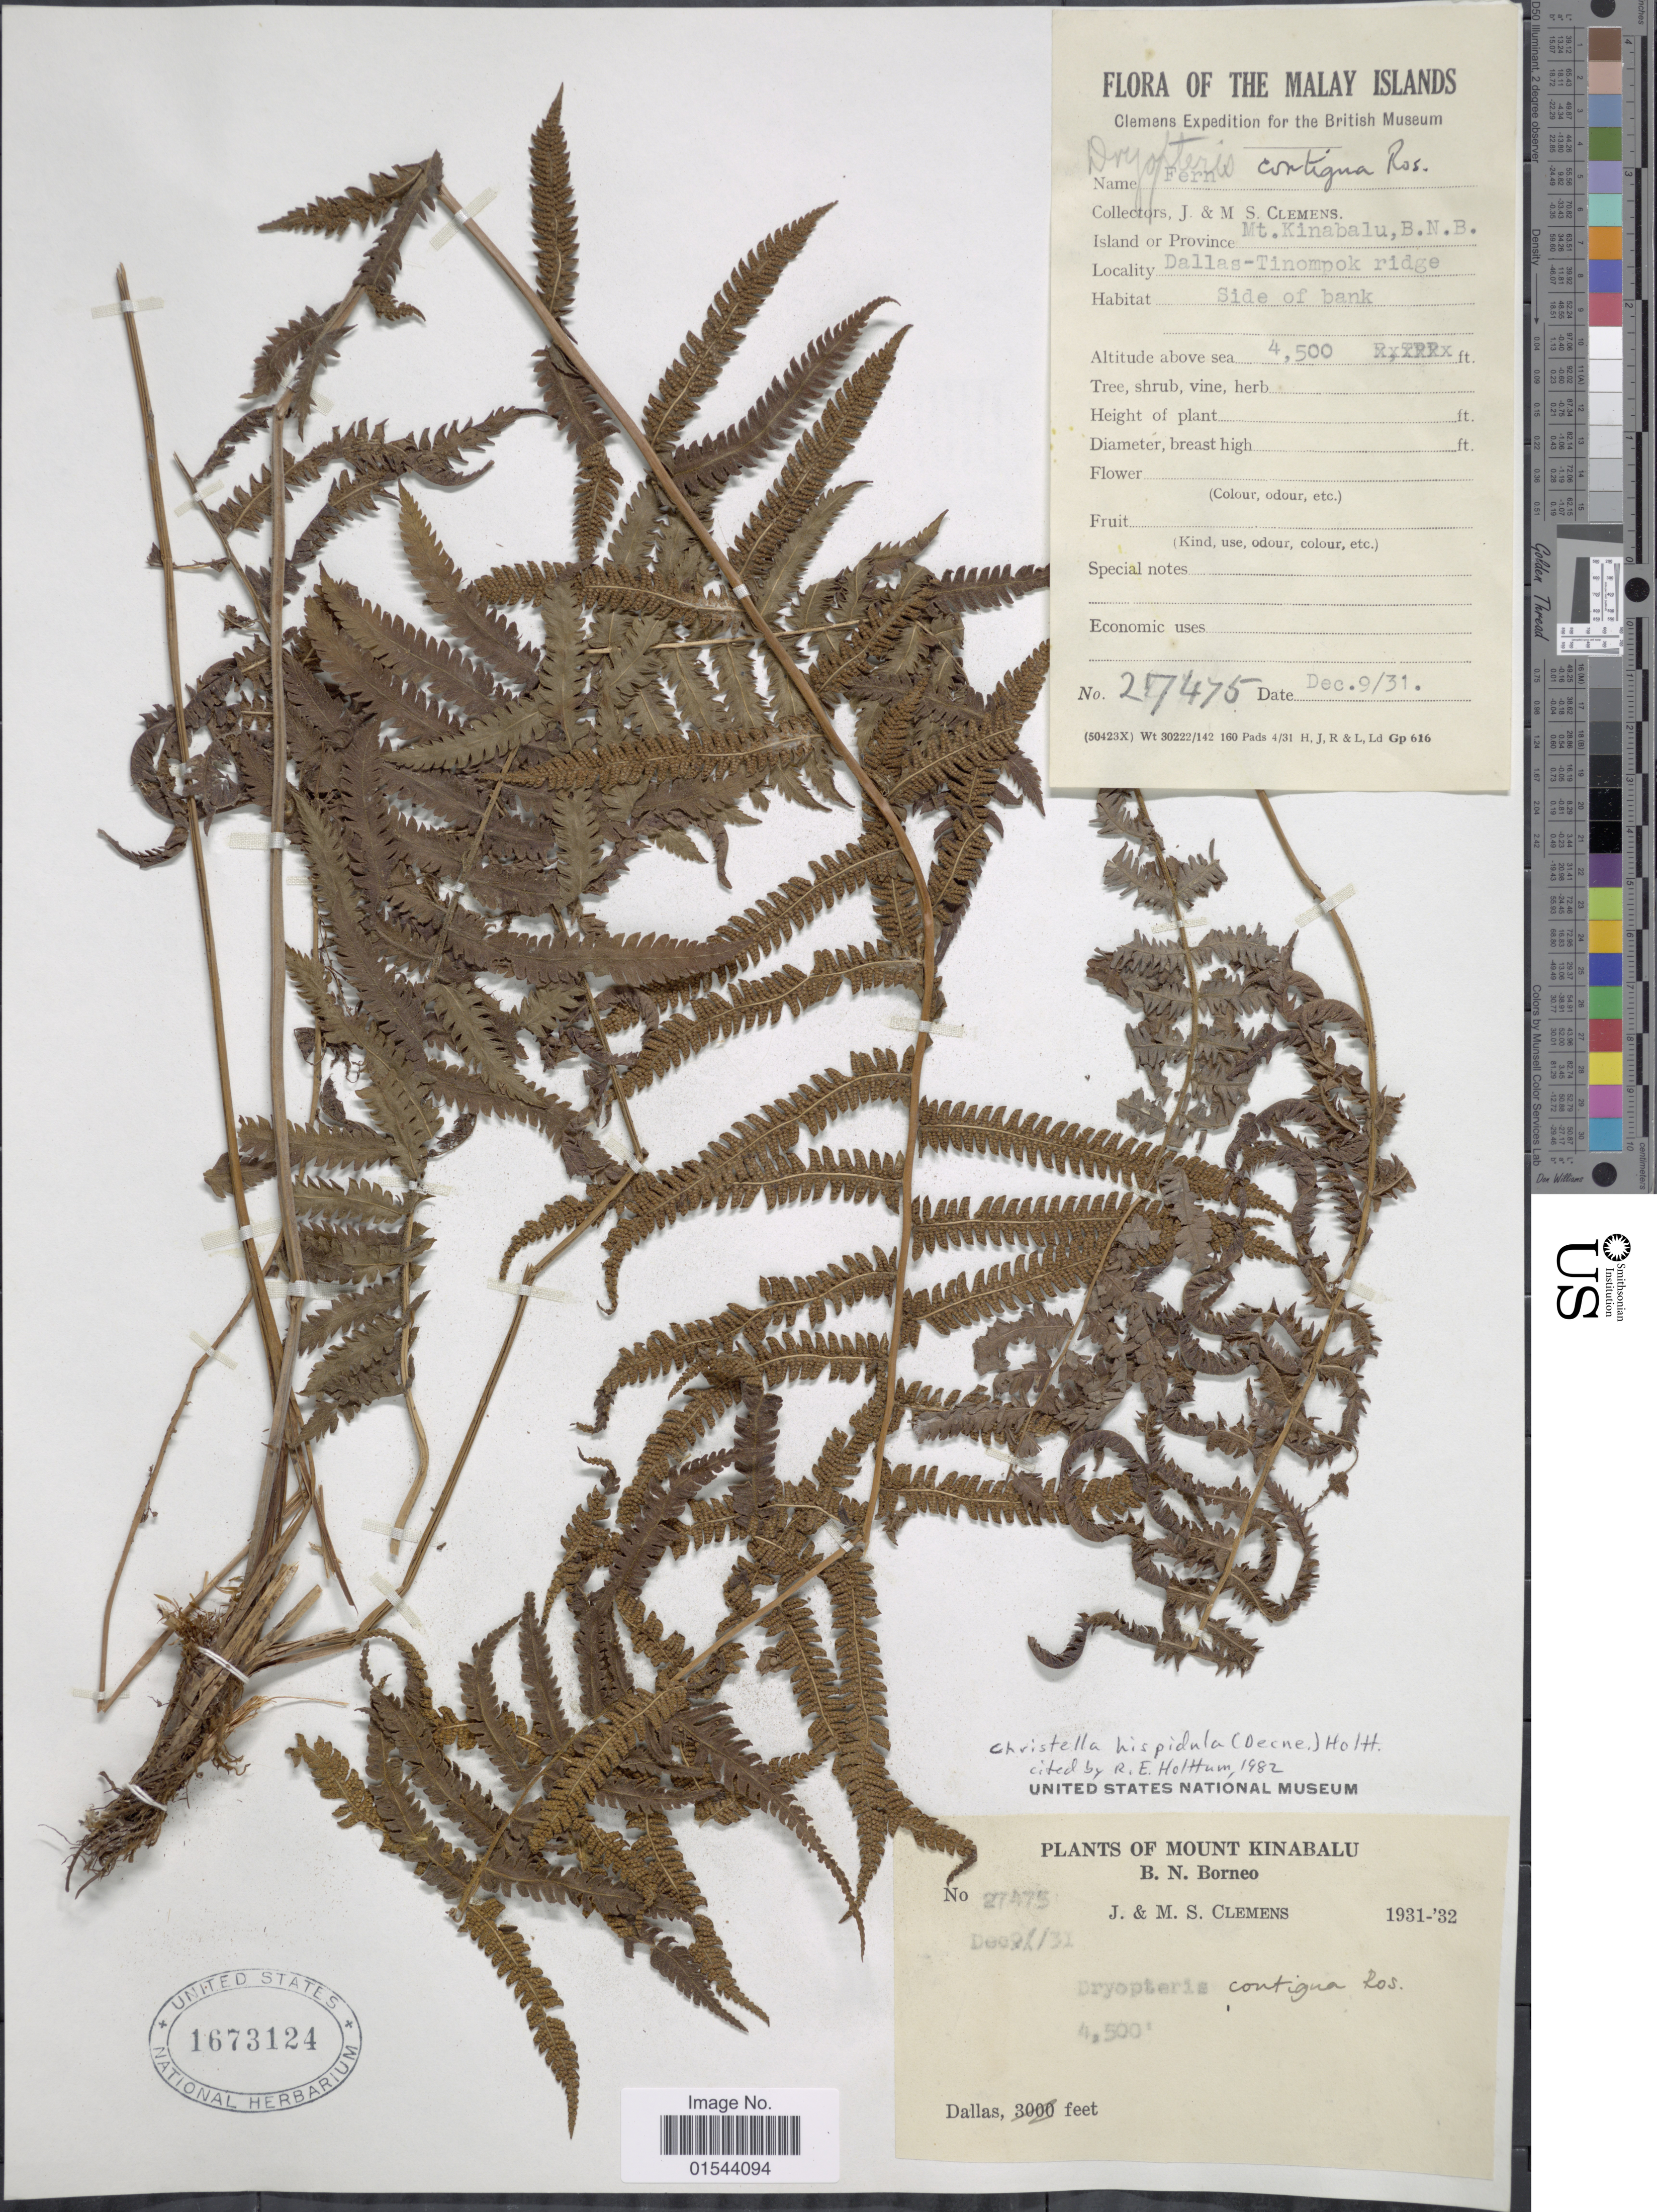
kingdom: Plantae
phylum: Tracheophyta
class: Polypodiopsida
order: Polypodiales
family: Thelypteridaceae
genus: Christella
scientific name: Christella hispidula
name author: (Decne.) Holttum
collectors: J. Clemens & M. S. Clemens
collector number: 27475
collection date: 1931-12-09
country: Malaysia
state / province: Sabah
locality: Mount KInabalu, B.N. Borneo, Dallas, The Malay Islands, Tinompok ridge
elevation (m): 1372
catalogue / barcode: US 1673124